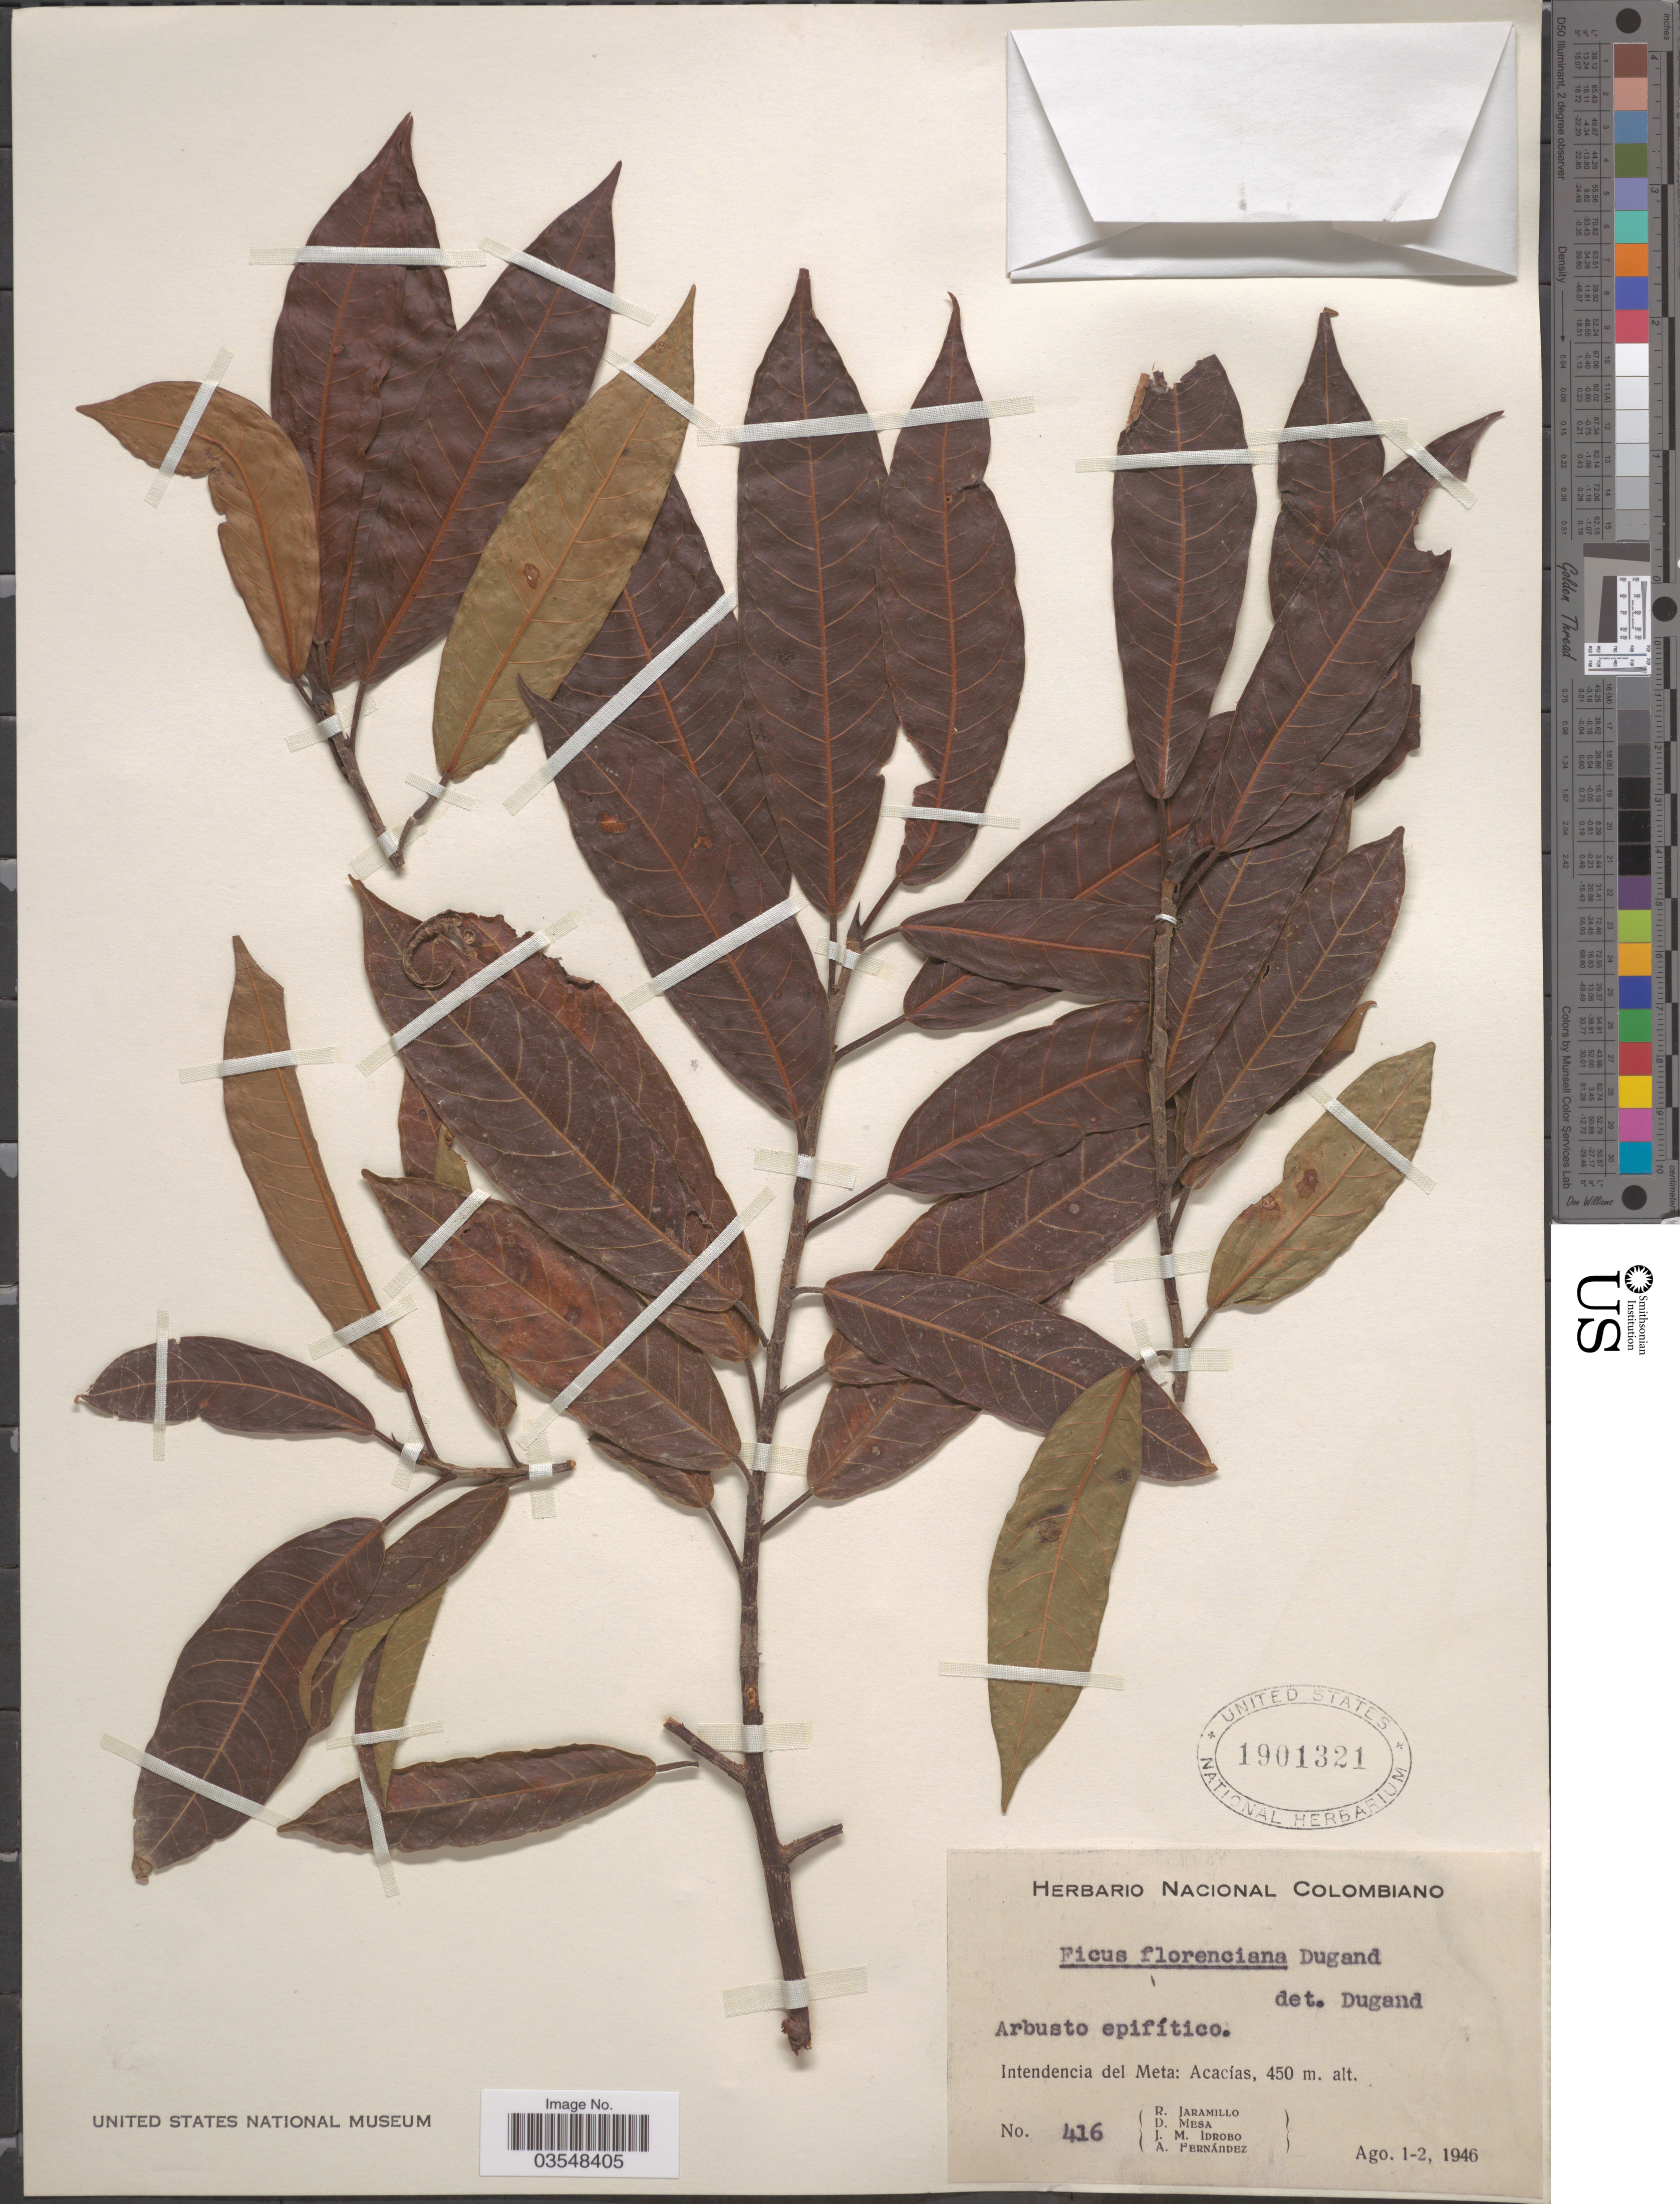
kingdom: Plantae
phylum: Tracheophyta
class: Magnoliopsida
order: Rosales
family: Moraceae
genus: Ficus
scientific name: Ficus florenciana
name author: Dugand G.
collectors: R. Jaramillo, D. Mesa, J. M. Idrobo & A. Fernández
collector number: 416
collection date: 1946-08-01/1946-08-02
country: Colombia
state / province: Meta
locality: Intendencia del Meta: Acacías.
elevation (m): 450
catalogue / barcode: US 1901321